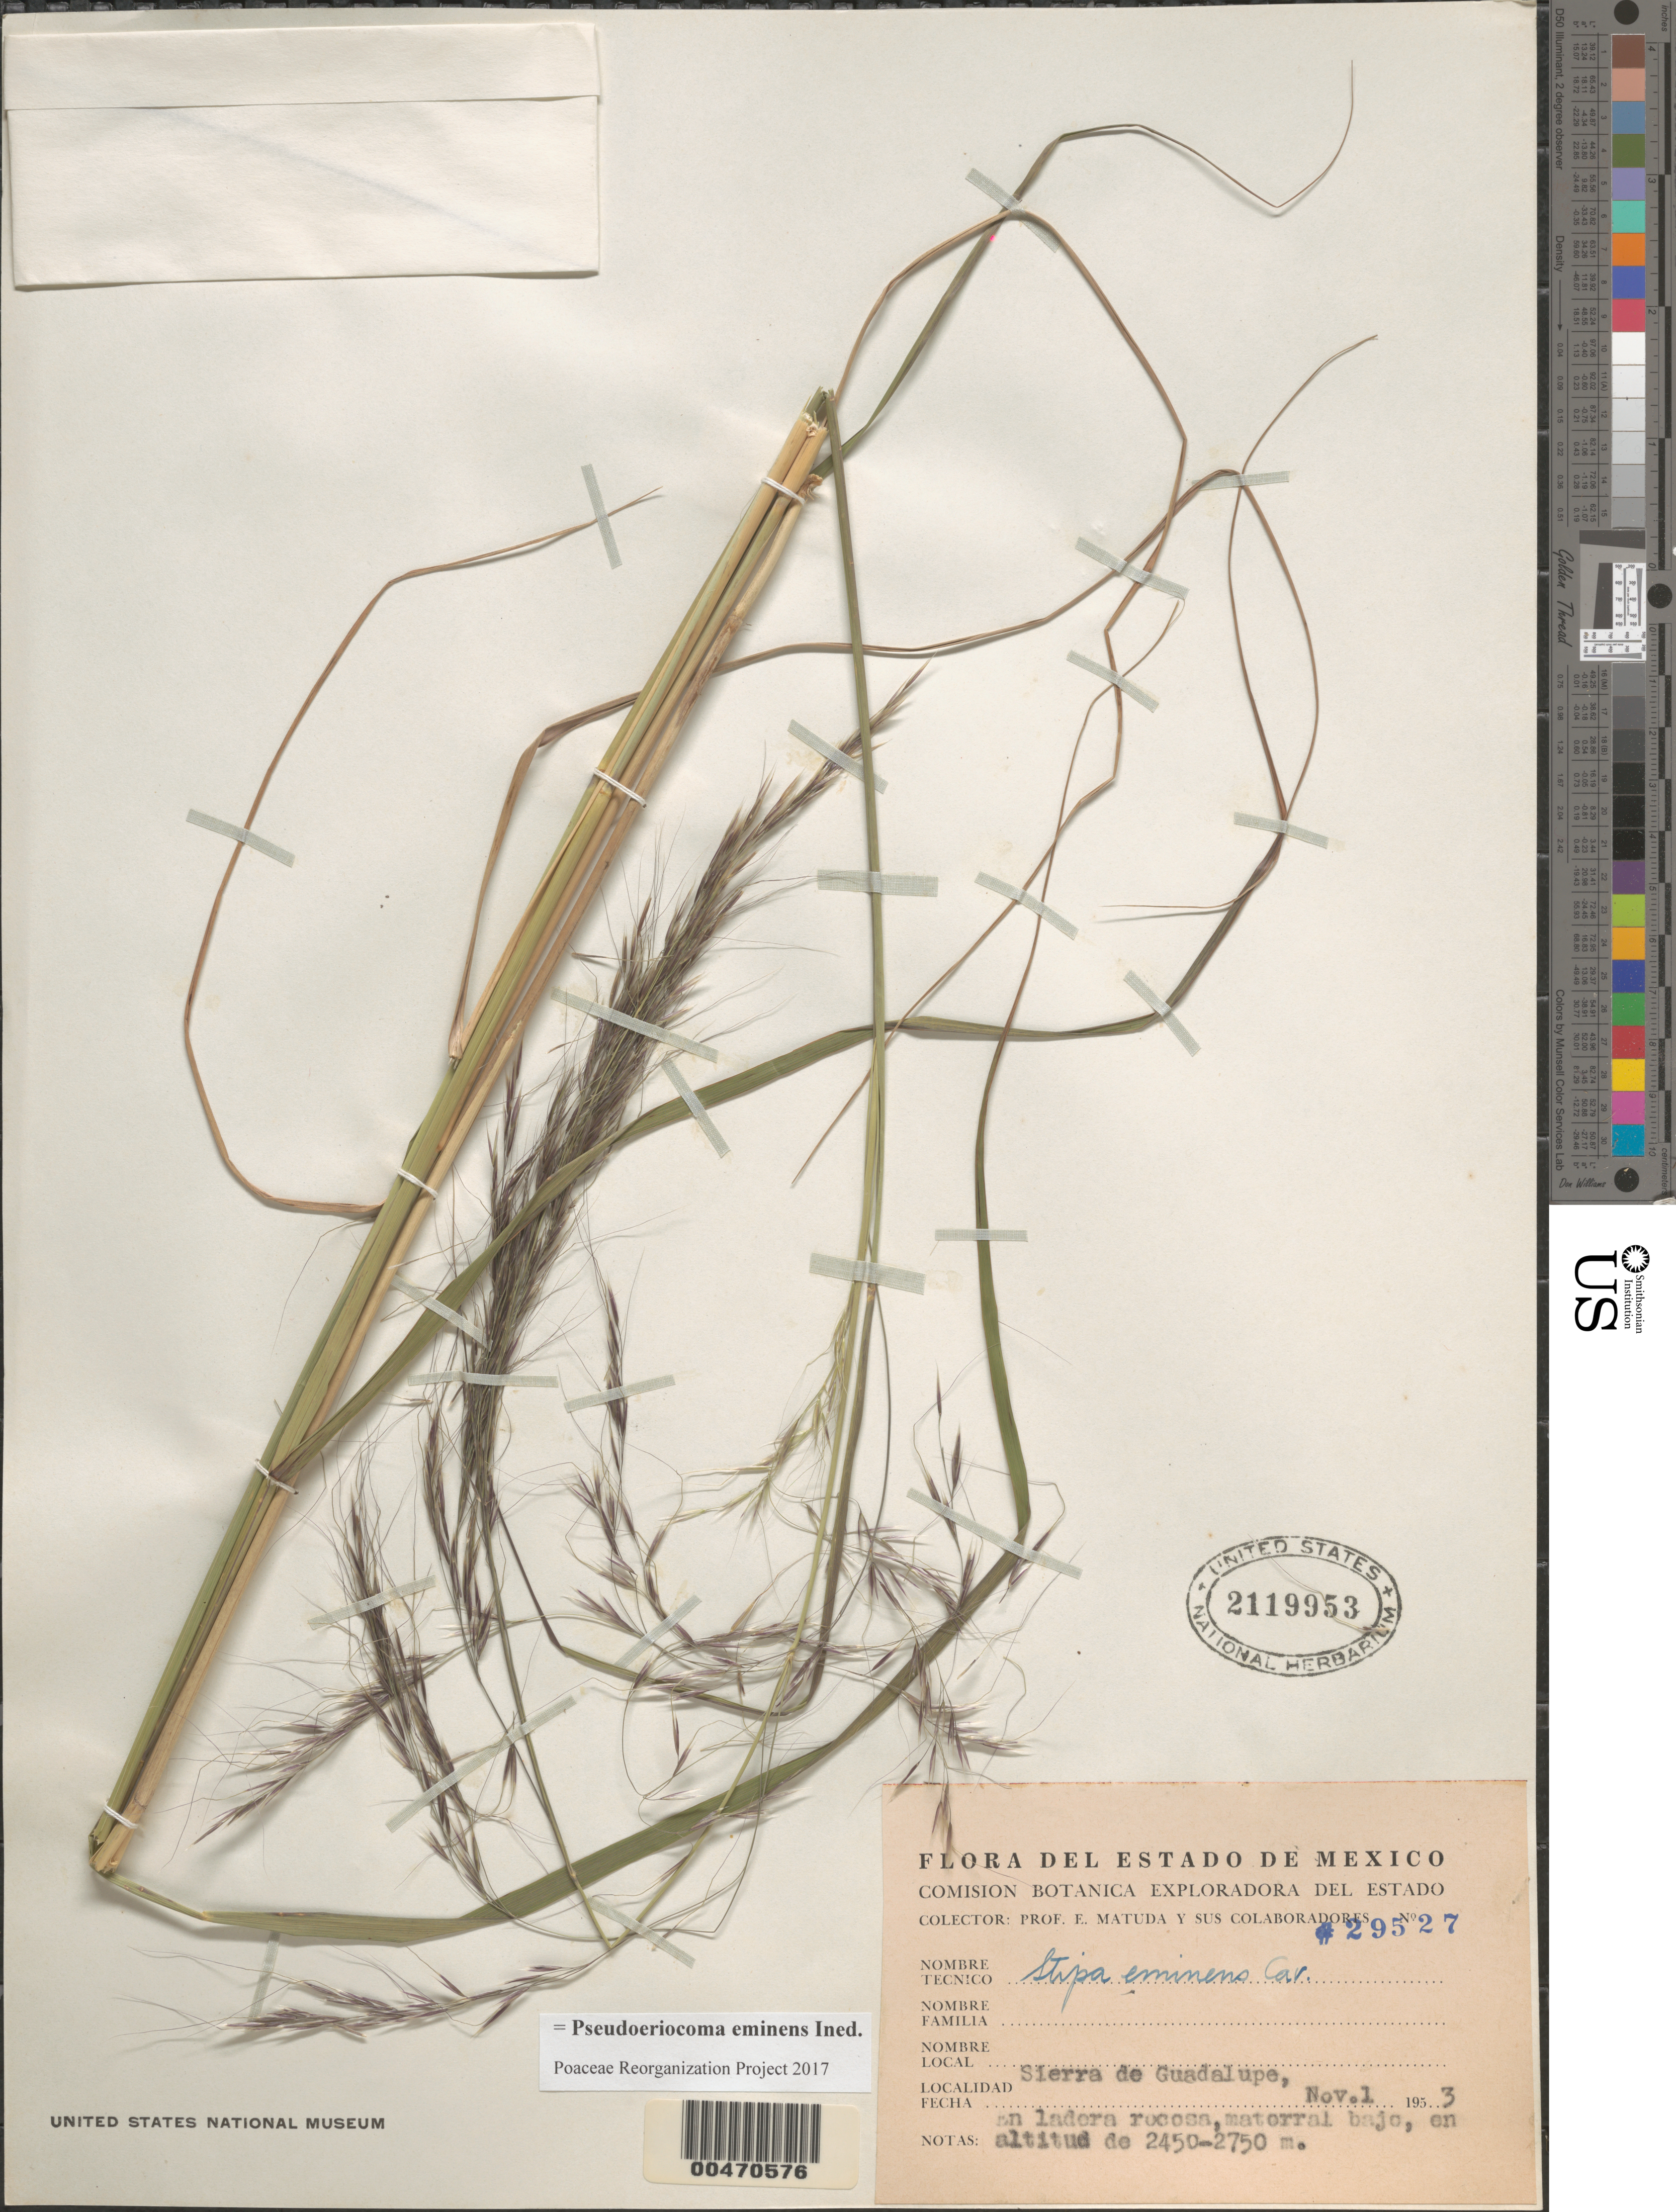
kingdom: Plantae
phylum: Tracheophyta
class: Liliopsida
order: Poales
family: Poaceae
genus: Pseudoeriocoma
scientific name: Pseudoeriocoma eminens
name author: (Cav.) Romasch.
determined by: Poaceae Reorganization Project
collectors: E. Matuda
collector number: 29527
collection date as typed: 1 Nov 1953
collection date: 1953-11-01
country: Mexico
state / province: México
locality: Sierra de Guadalupe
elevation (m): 2450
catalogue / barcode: US 2119953